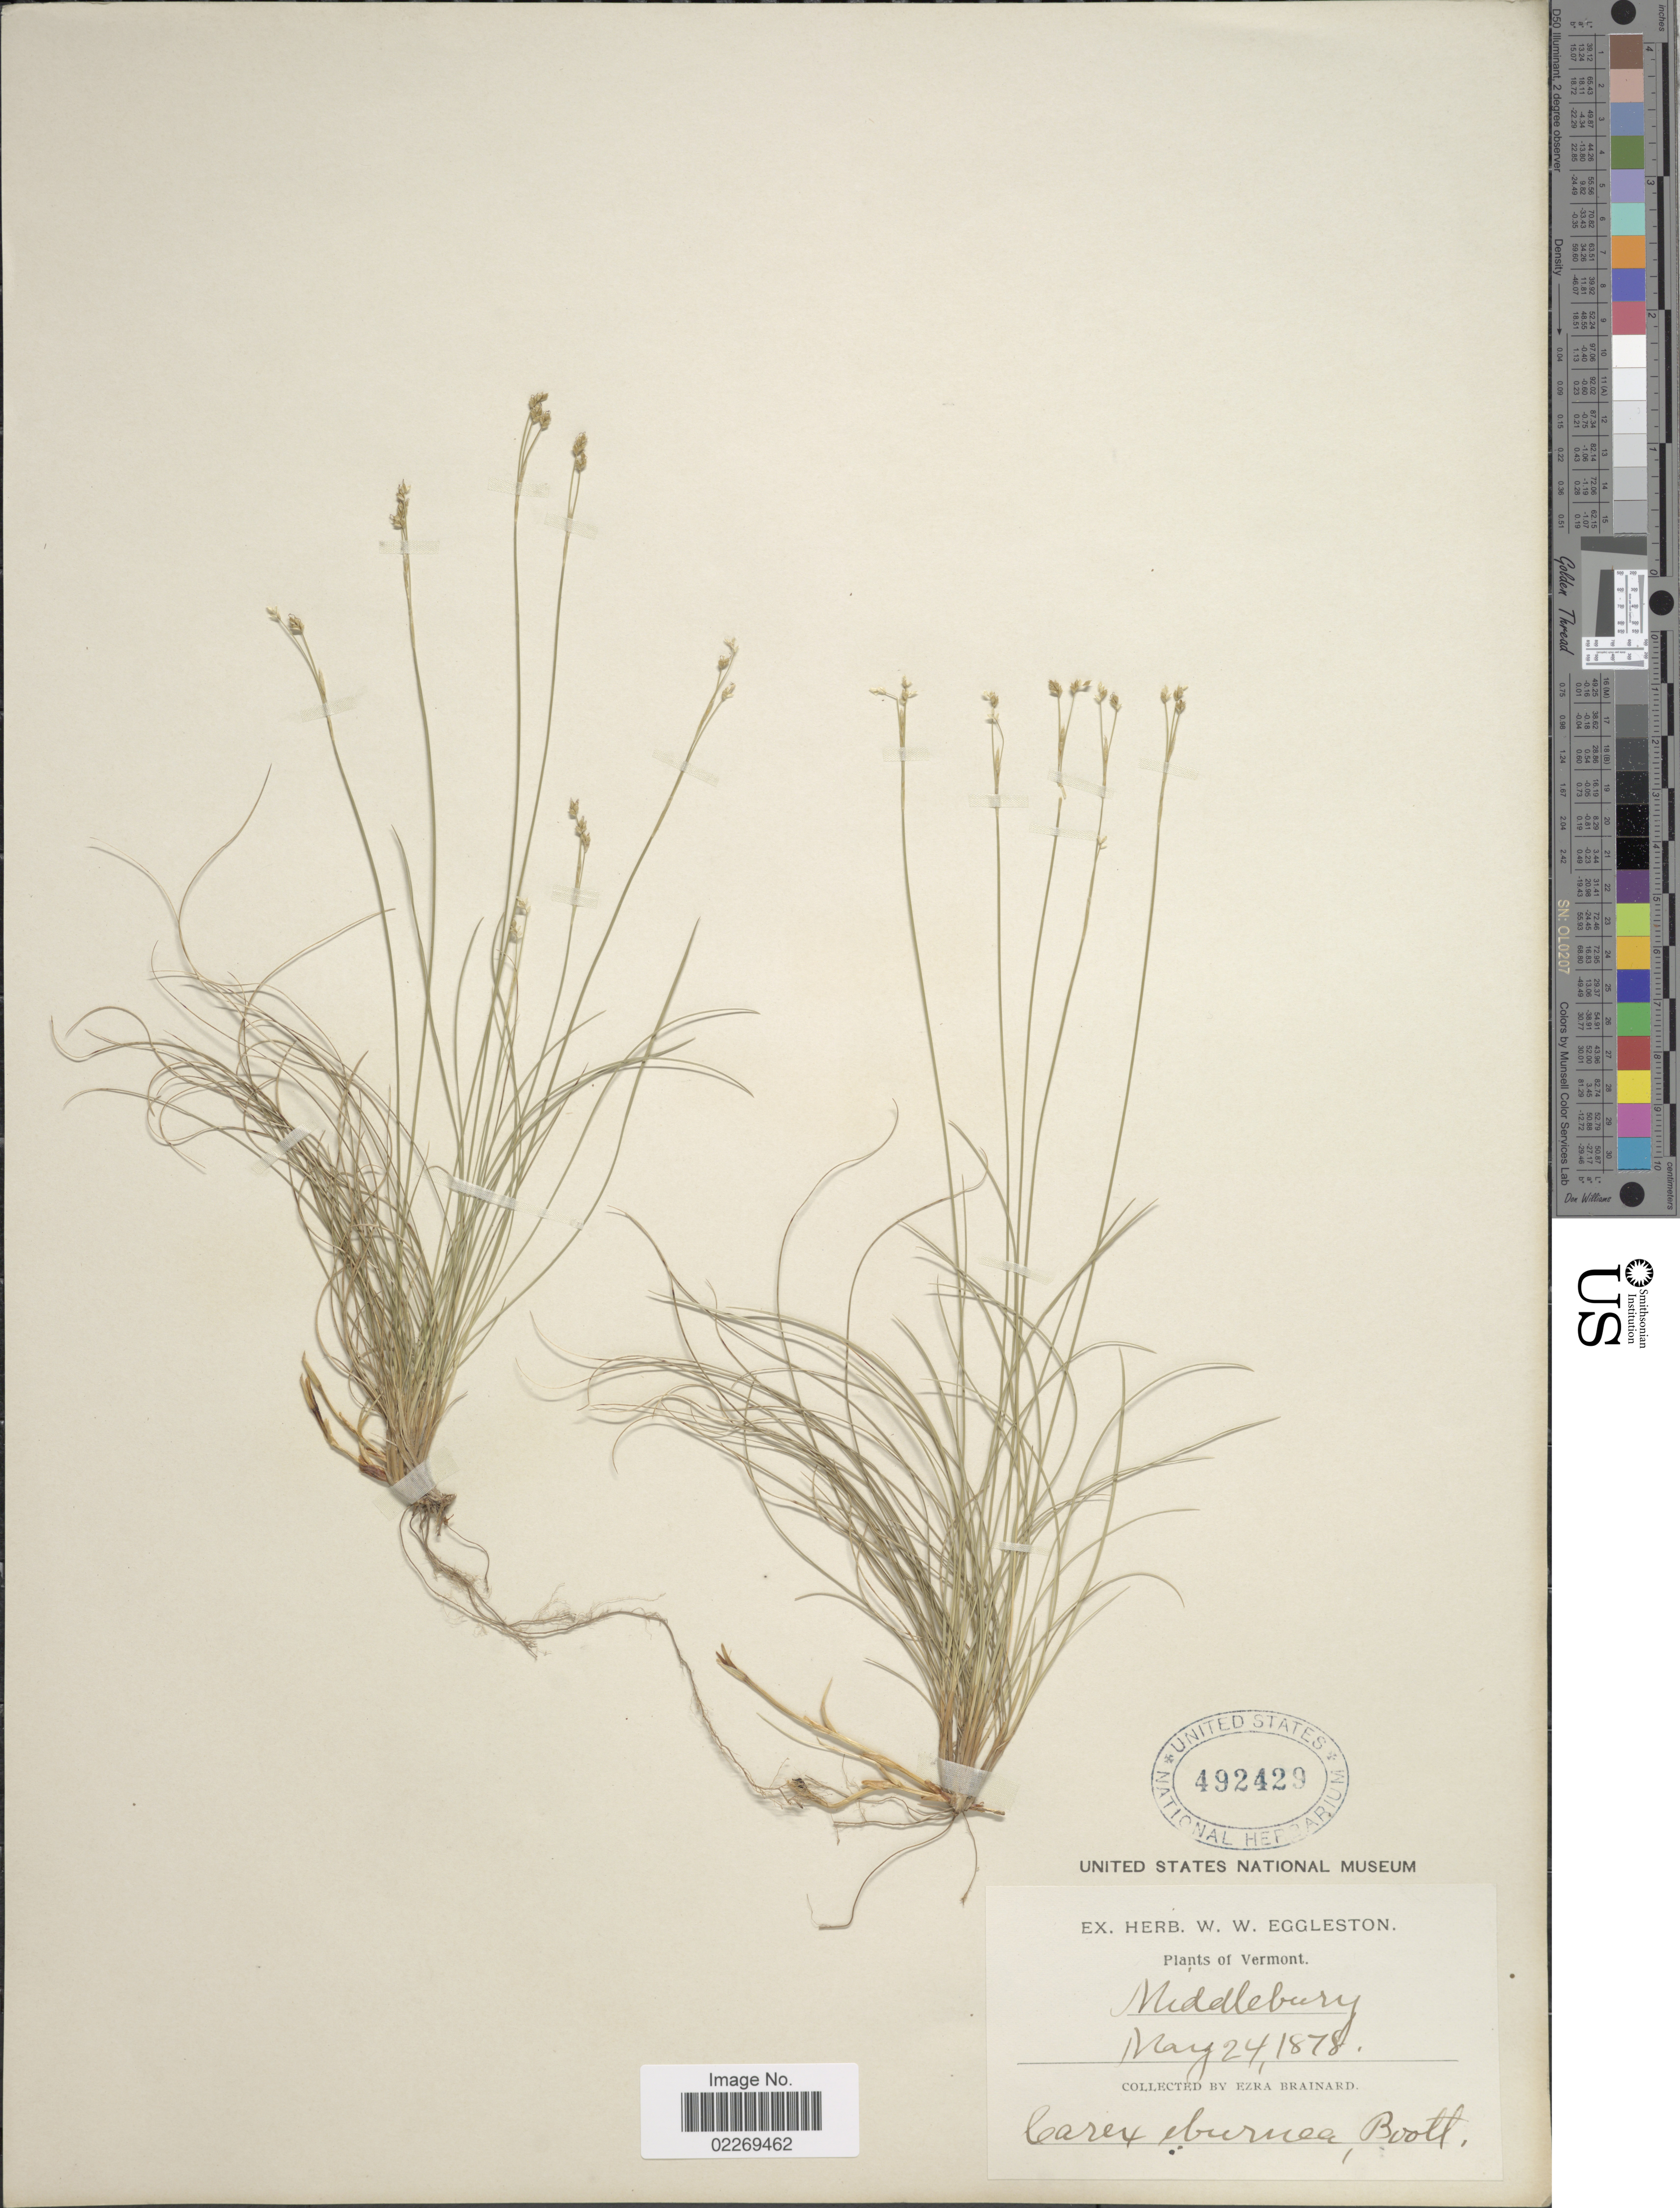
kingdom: Plantae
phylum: Tracheophyta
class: Liliopsida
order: Poales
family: Cyperaceae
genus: Carex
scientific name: Carex eburnea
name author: Boott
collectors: E. Brainerd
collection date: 1878-05-24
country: United States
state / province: Vermont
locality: Middlebury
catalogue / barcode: US 492429